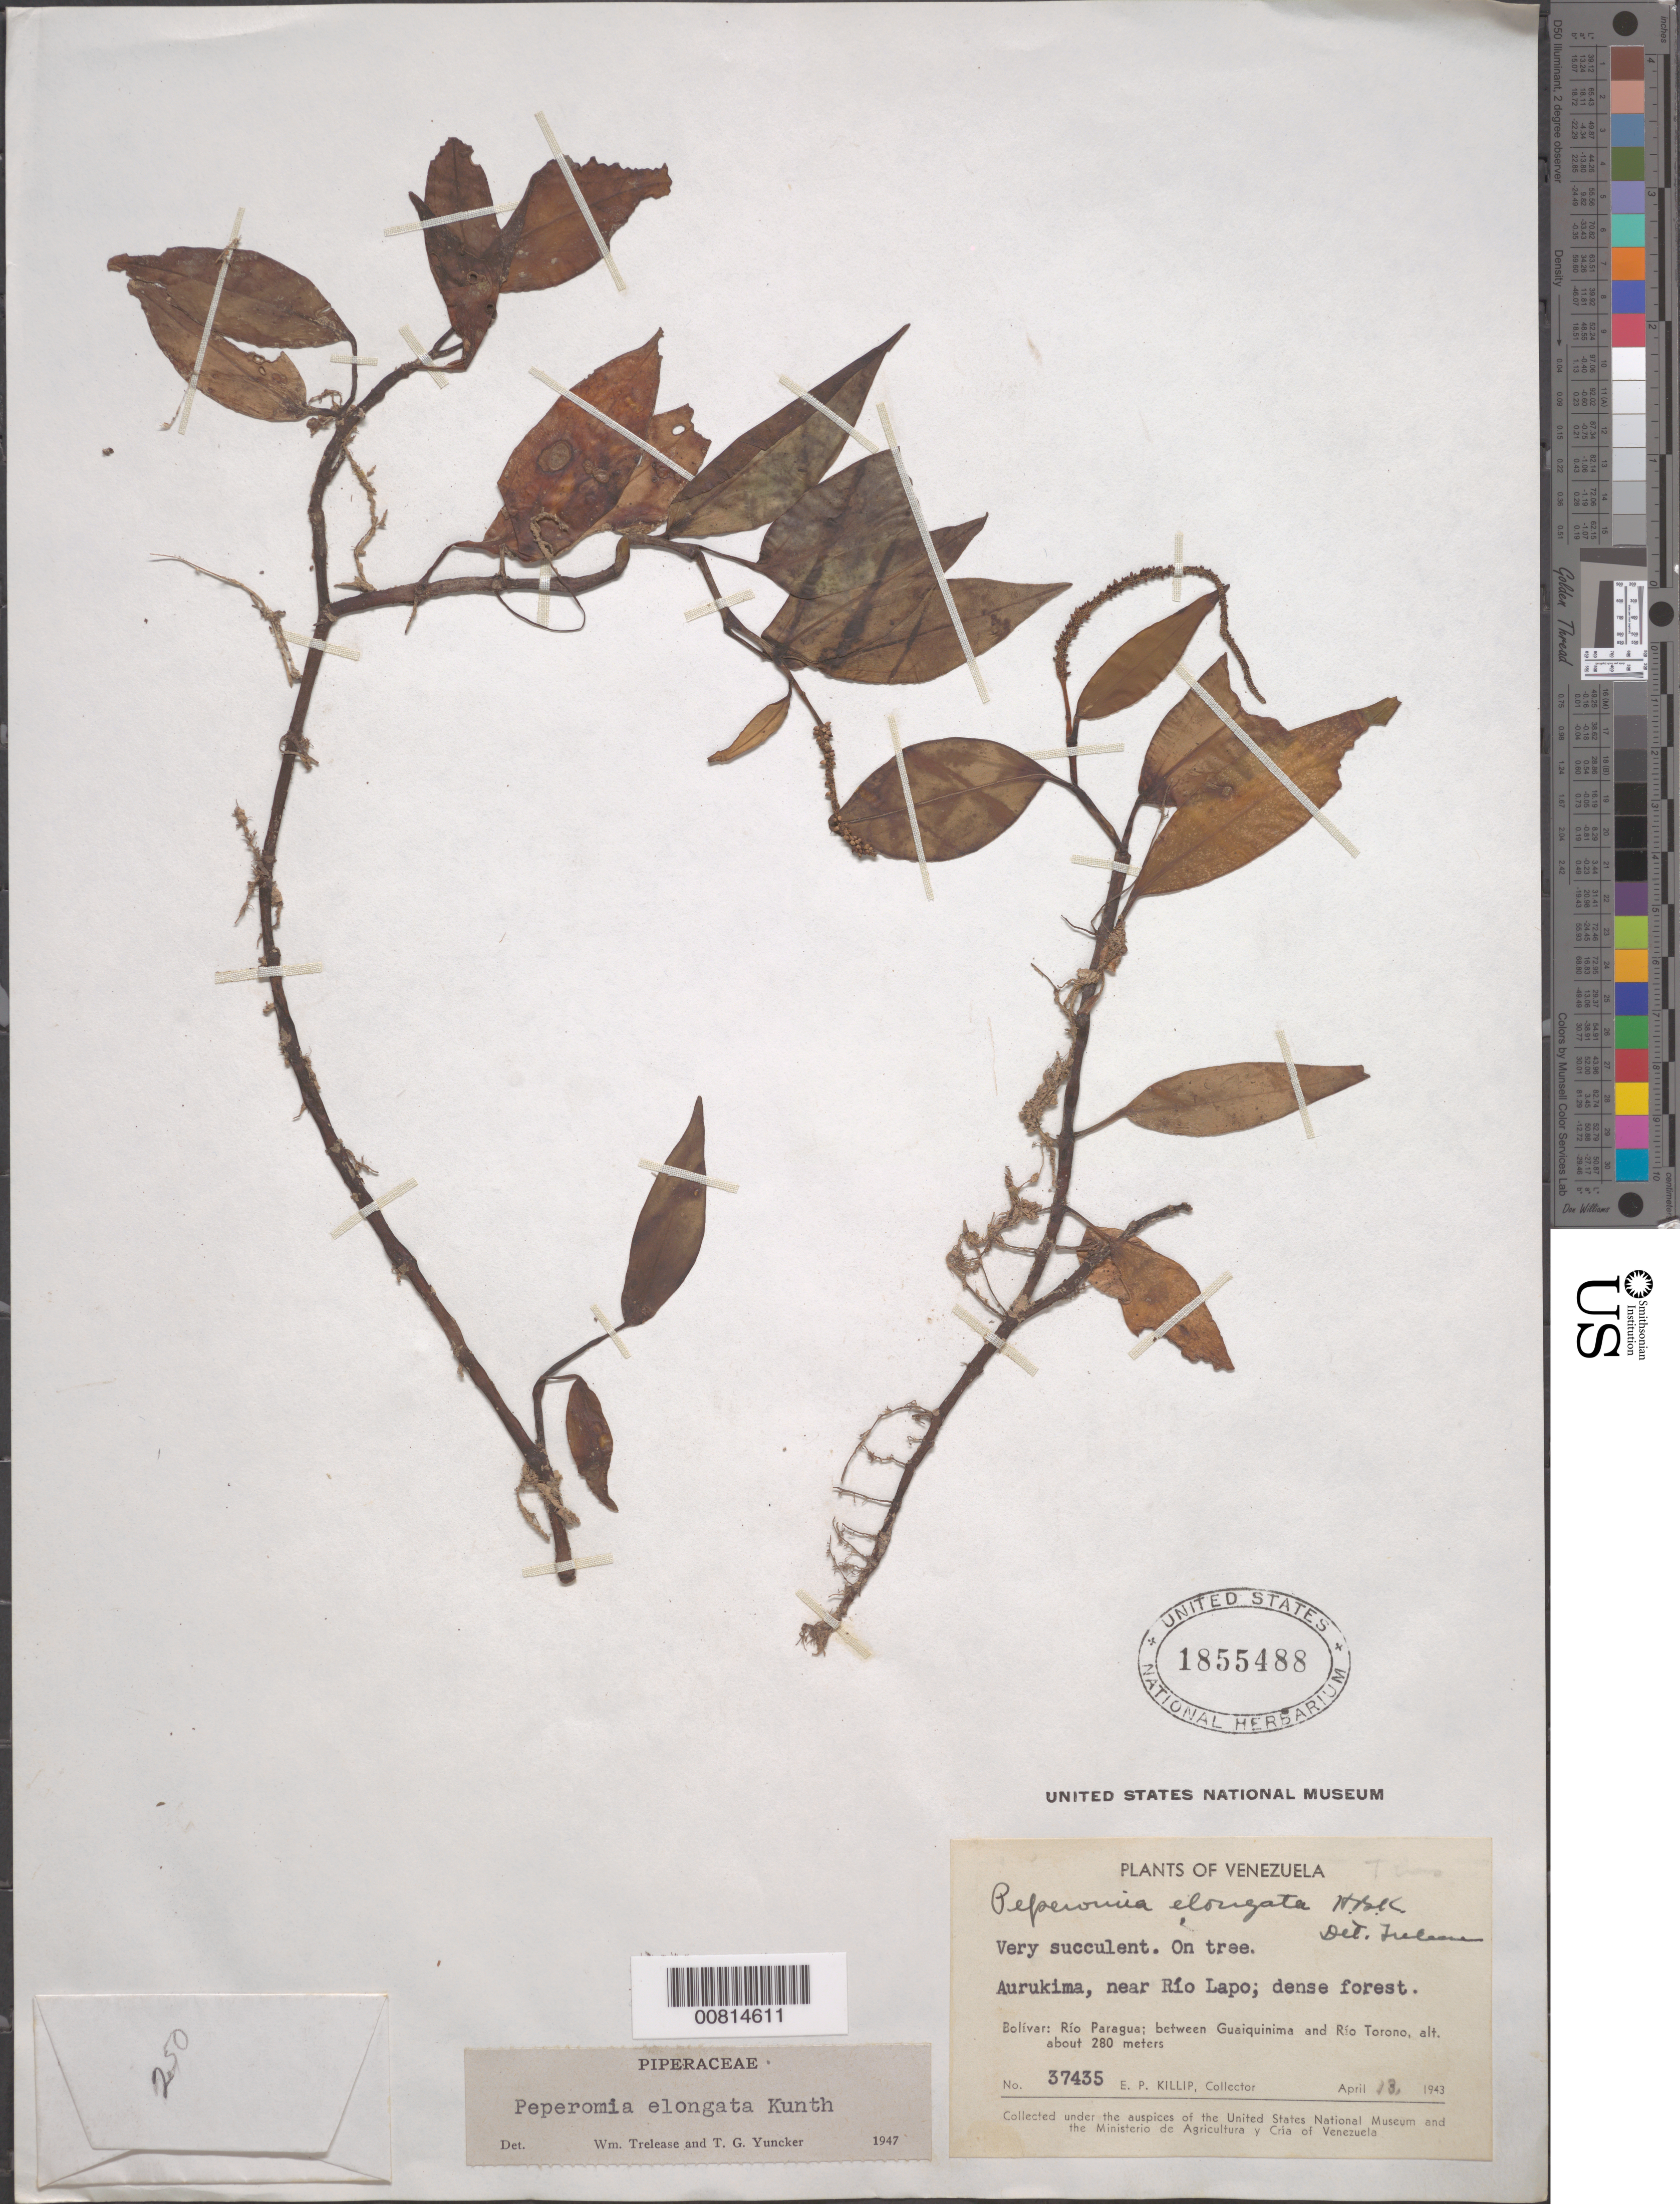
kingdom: Plantae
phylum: Tracheophyta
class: Magnoliopsida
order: Piperales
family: Piperaceae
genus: Peperomia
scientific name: Peperomia elongata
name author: Kunth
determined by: Trelease, W.; Yuncker, T. G.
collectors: E. P. Killip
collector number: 37435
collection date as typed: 13-Apr-43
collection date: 1943-04-13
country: Venezuela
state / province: Bolívar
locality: Río Paragua, between Guaiquinima and Río Torono, Aurukima, near Río Lapo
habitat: Dense forest, on tree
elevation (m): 280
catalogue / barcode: US 1855488